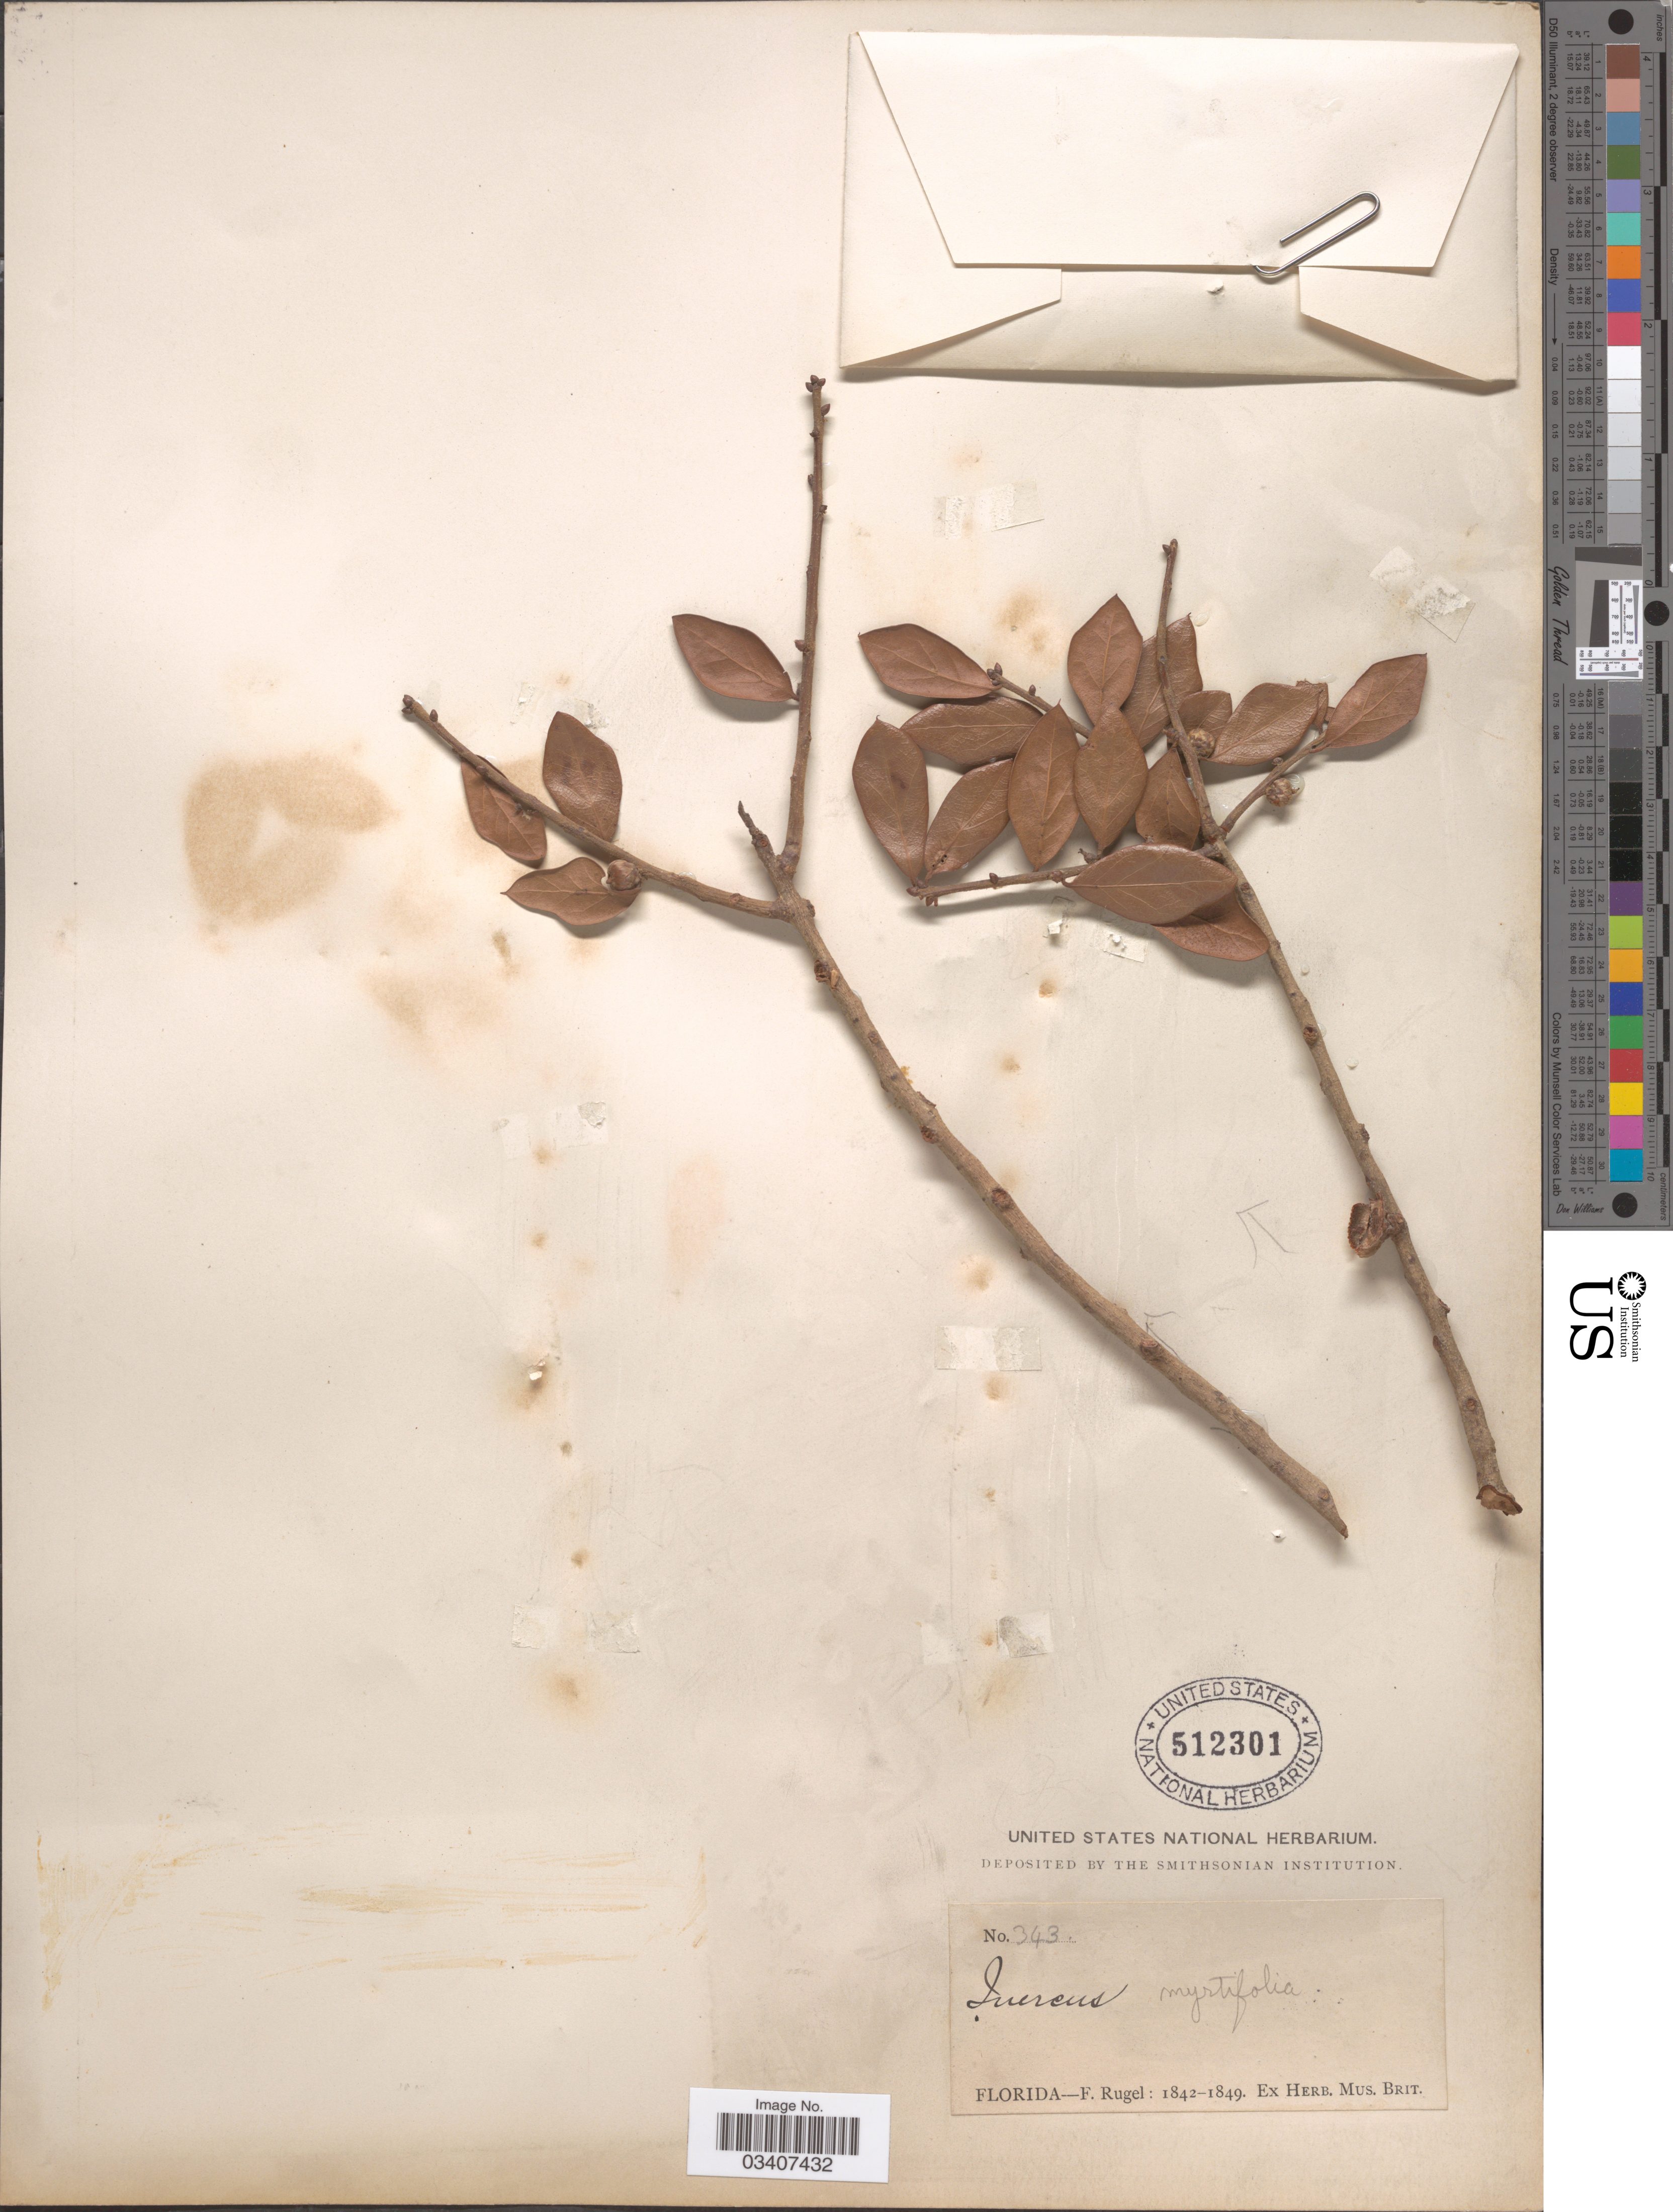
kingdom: Plantae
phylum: Tracheophyta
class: Magnoliopsida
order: Fagales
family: Fagaceae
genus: Quercus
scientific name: Quercus myrtifolia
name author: Willd.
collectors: F. Rugel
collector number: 343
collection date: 1842/1849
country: United States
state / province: Florida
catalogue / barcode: US 512301